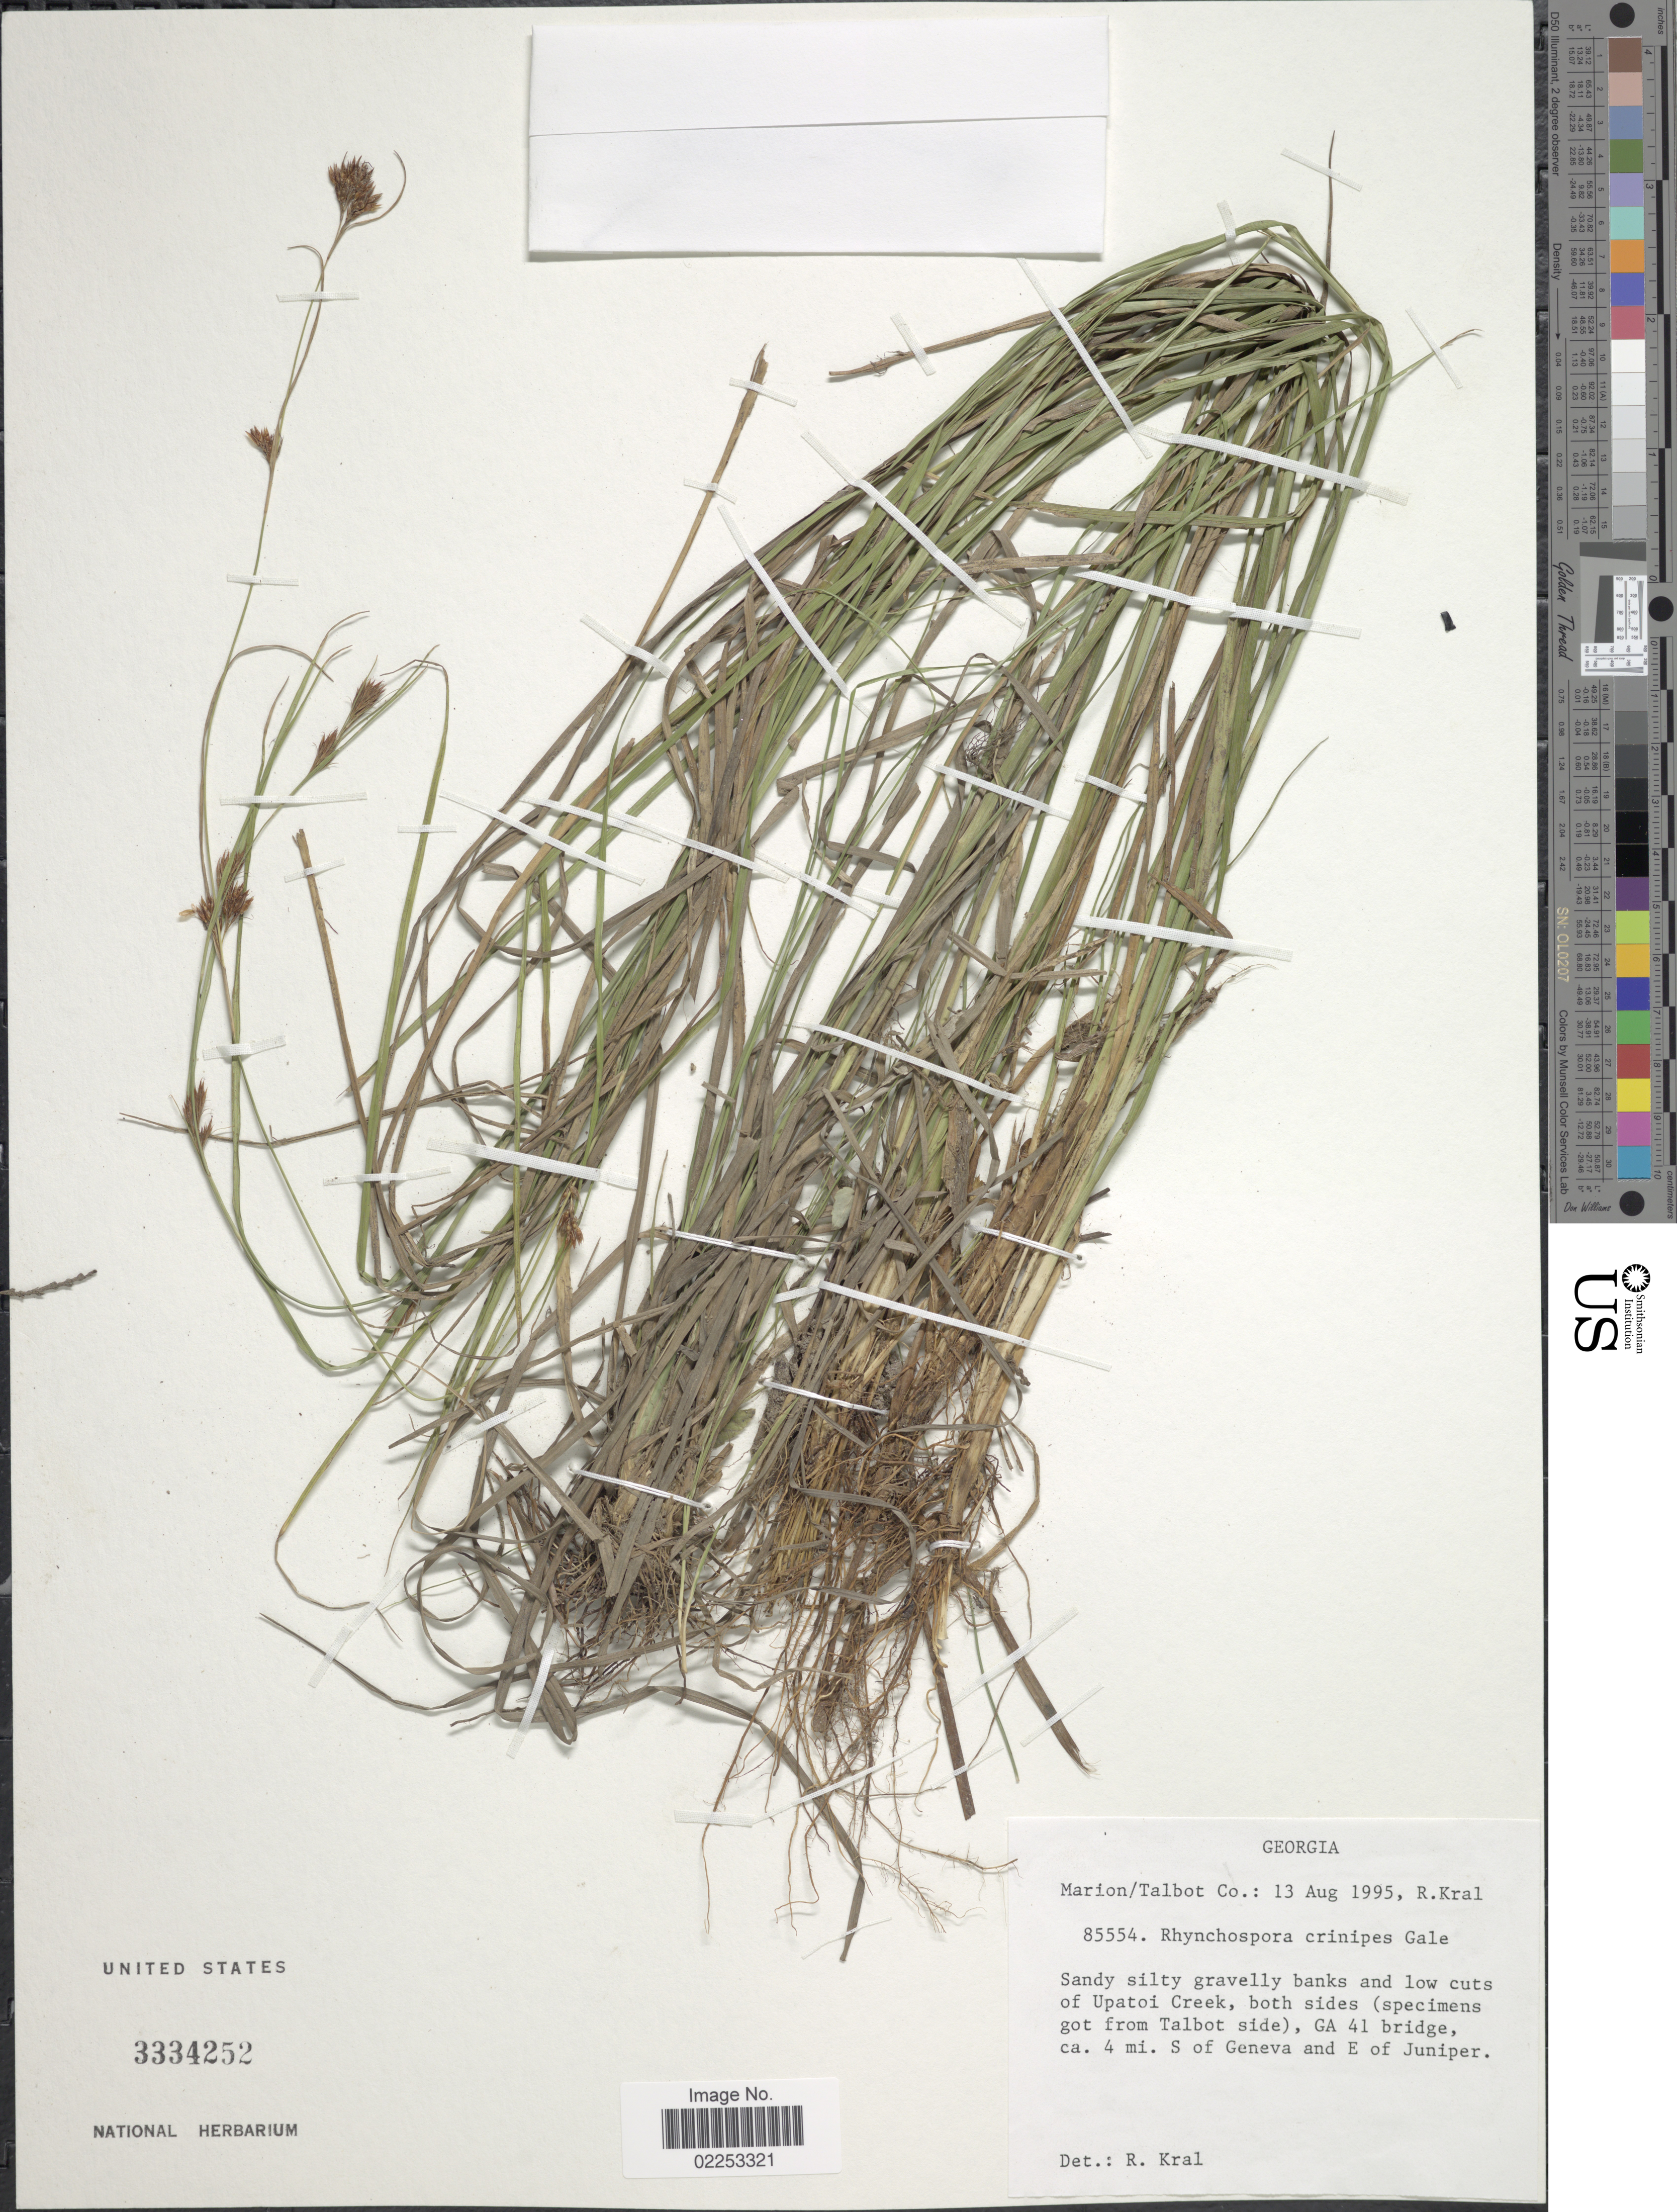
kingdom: Plantae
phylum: Tracheophyta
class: Liliopsida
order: Poales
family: Cyperaceae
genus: Rhynchospora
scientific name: Rhynchospora crinipes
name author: Gale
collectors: R. Kral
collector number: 85554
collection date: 1995-08-13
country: United States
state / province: Georgia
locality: Marion/Talbot Co: Sandy silty gravelly banks and low cuts of Upatoi Creek, both sides (specimens got from Talbot side), GA 41 bridge. ca 4 mi S of Geneva and E of Juniper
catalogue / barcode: US 3334252